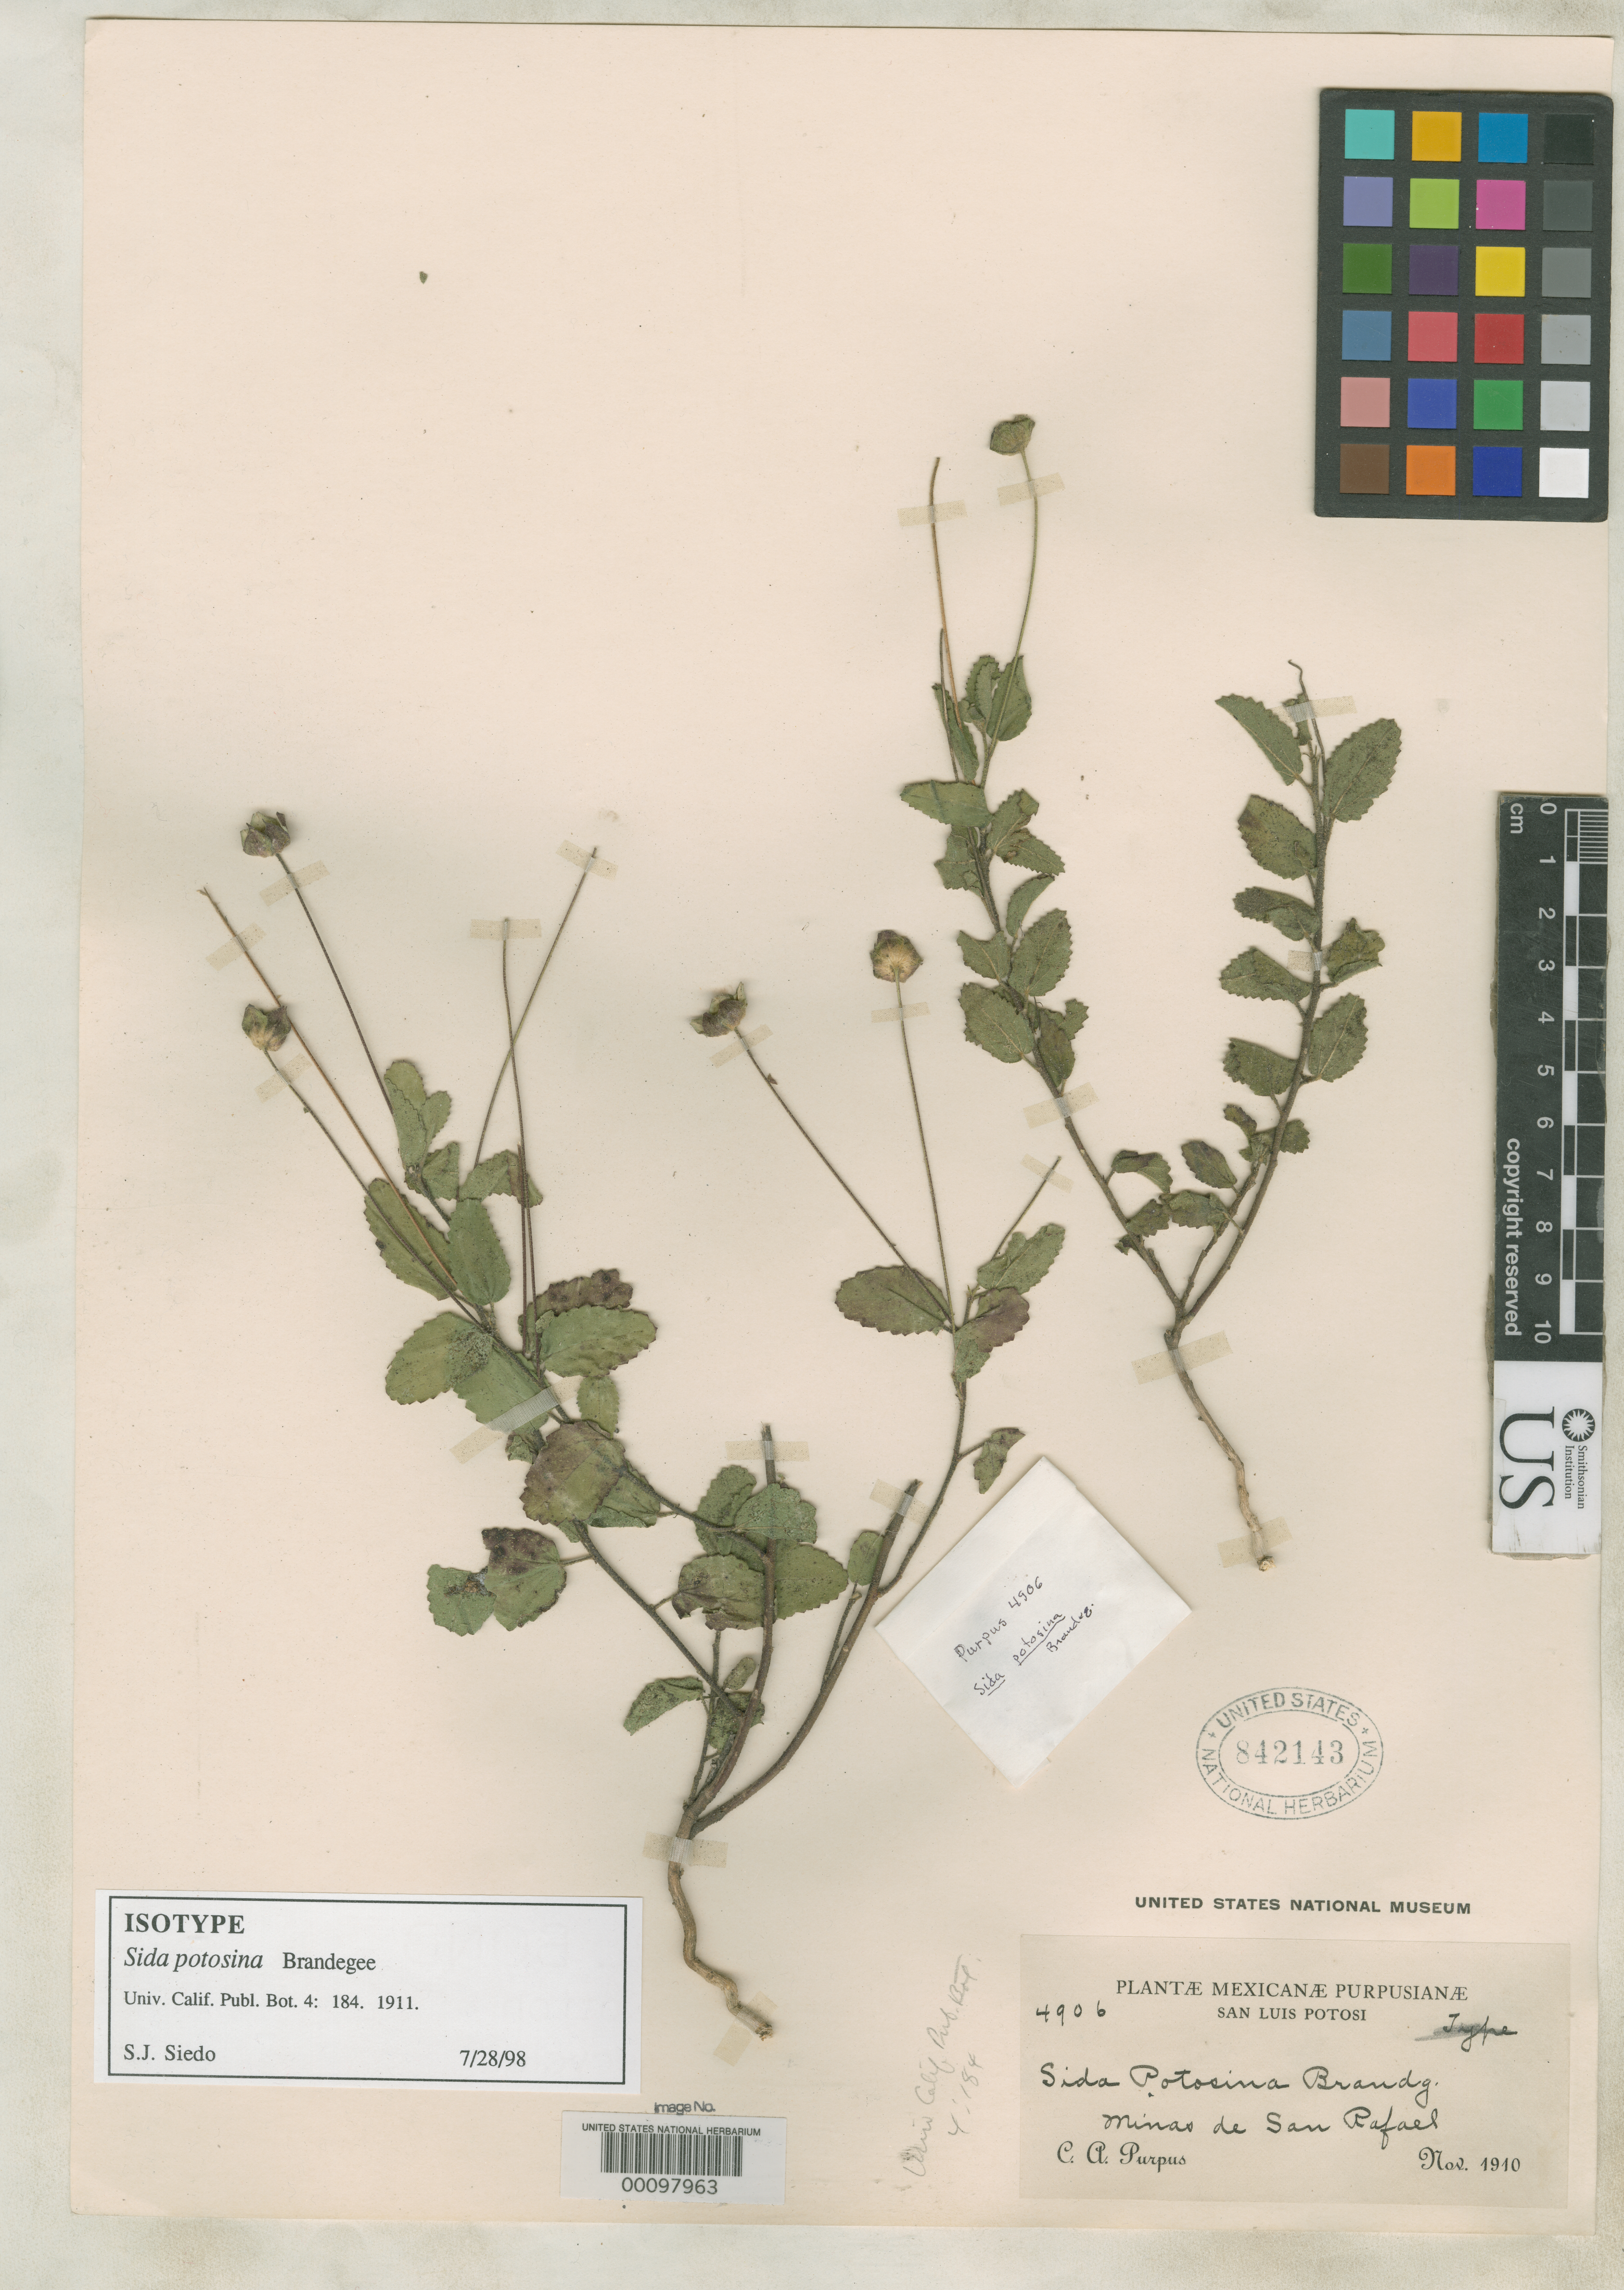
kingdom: Plantae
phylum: Tracheophyta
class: Magnoliopsida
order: Malvales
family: Malvaceae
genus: Sida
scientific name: Sida potosina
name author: Brandegee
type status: Isotype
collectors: C. A. Purpus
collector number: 4906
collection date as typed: Nov 1910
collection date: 1910-11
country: Mexico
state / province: San Luis Potosi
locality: Minas de San Rafael.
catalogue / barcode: US 842143